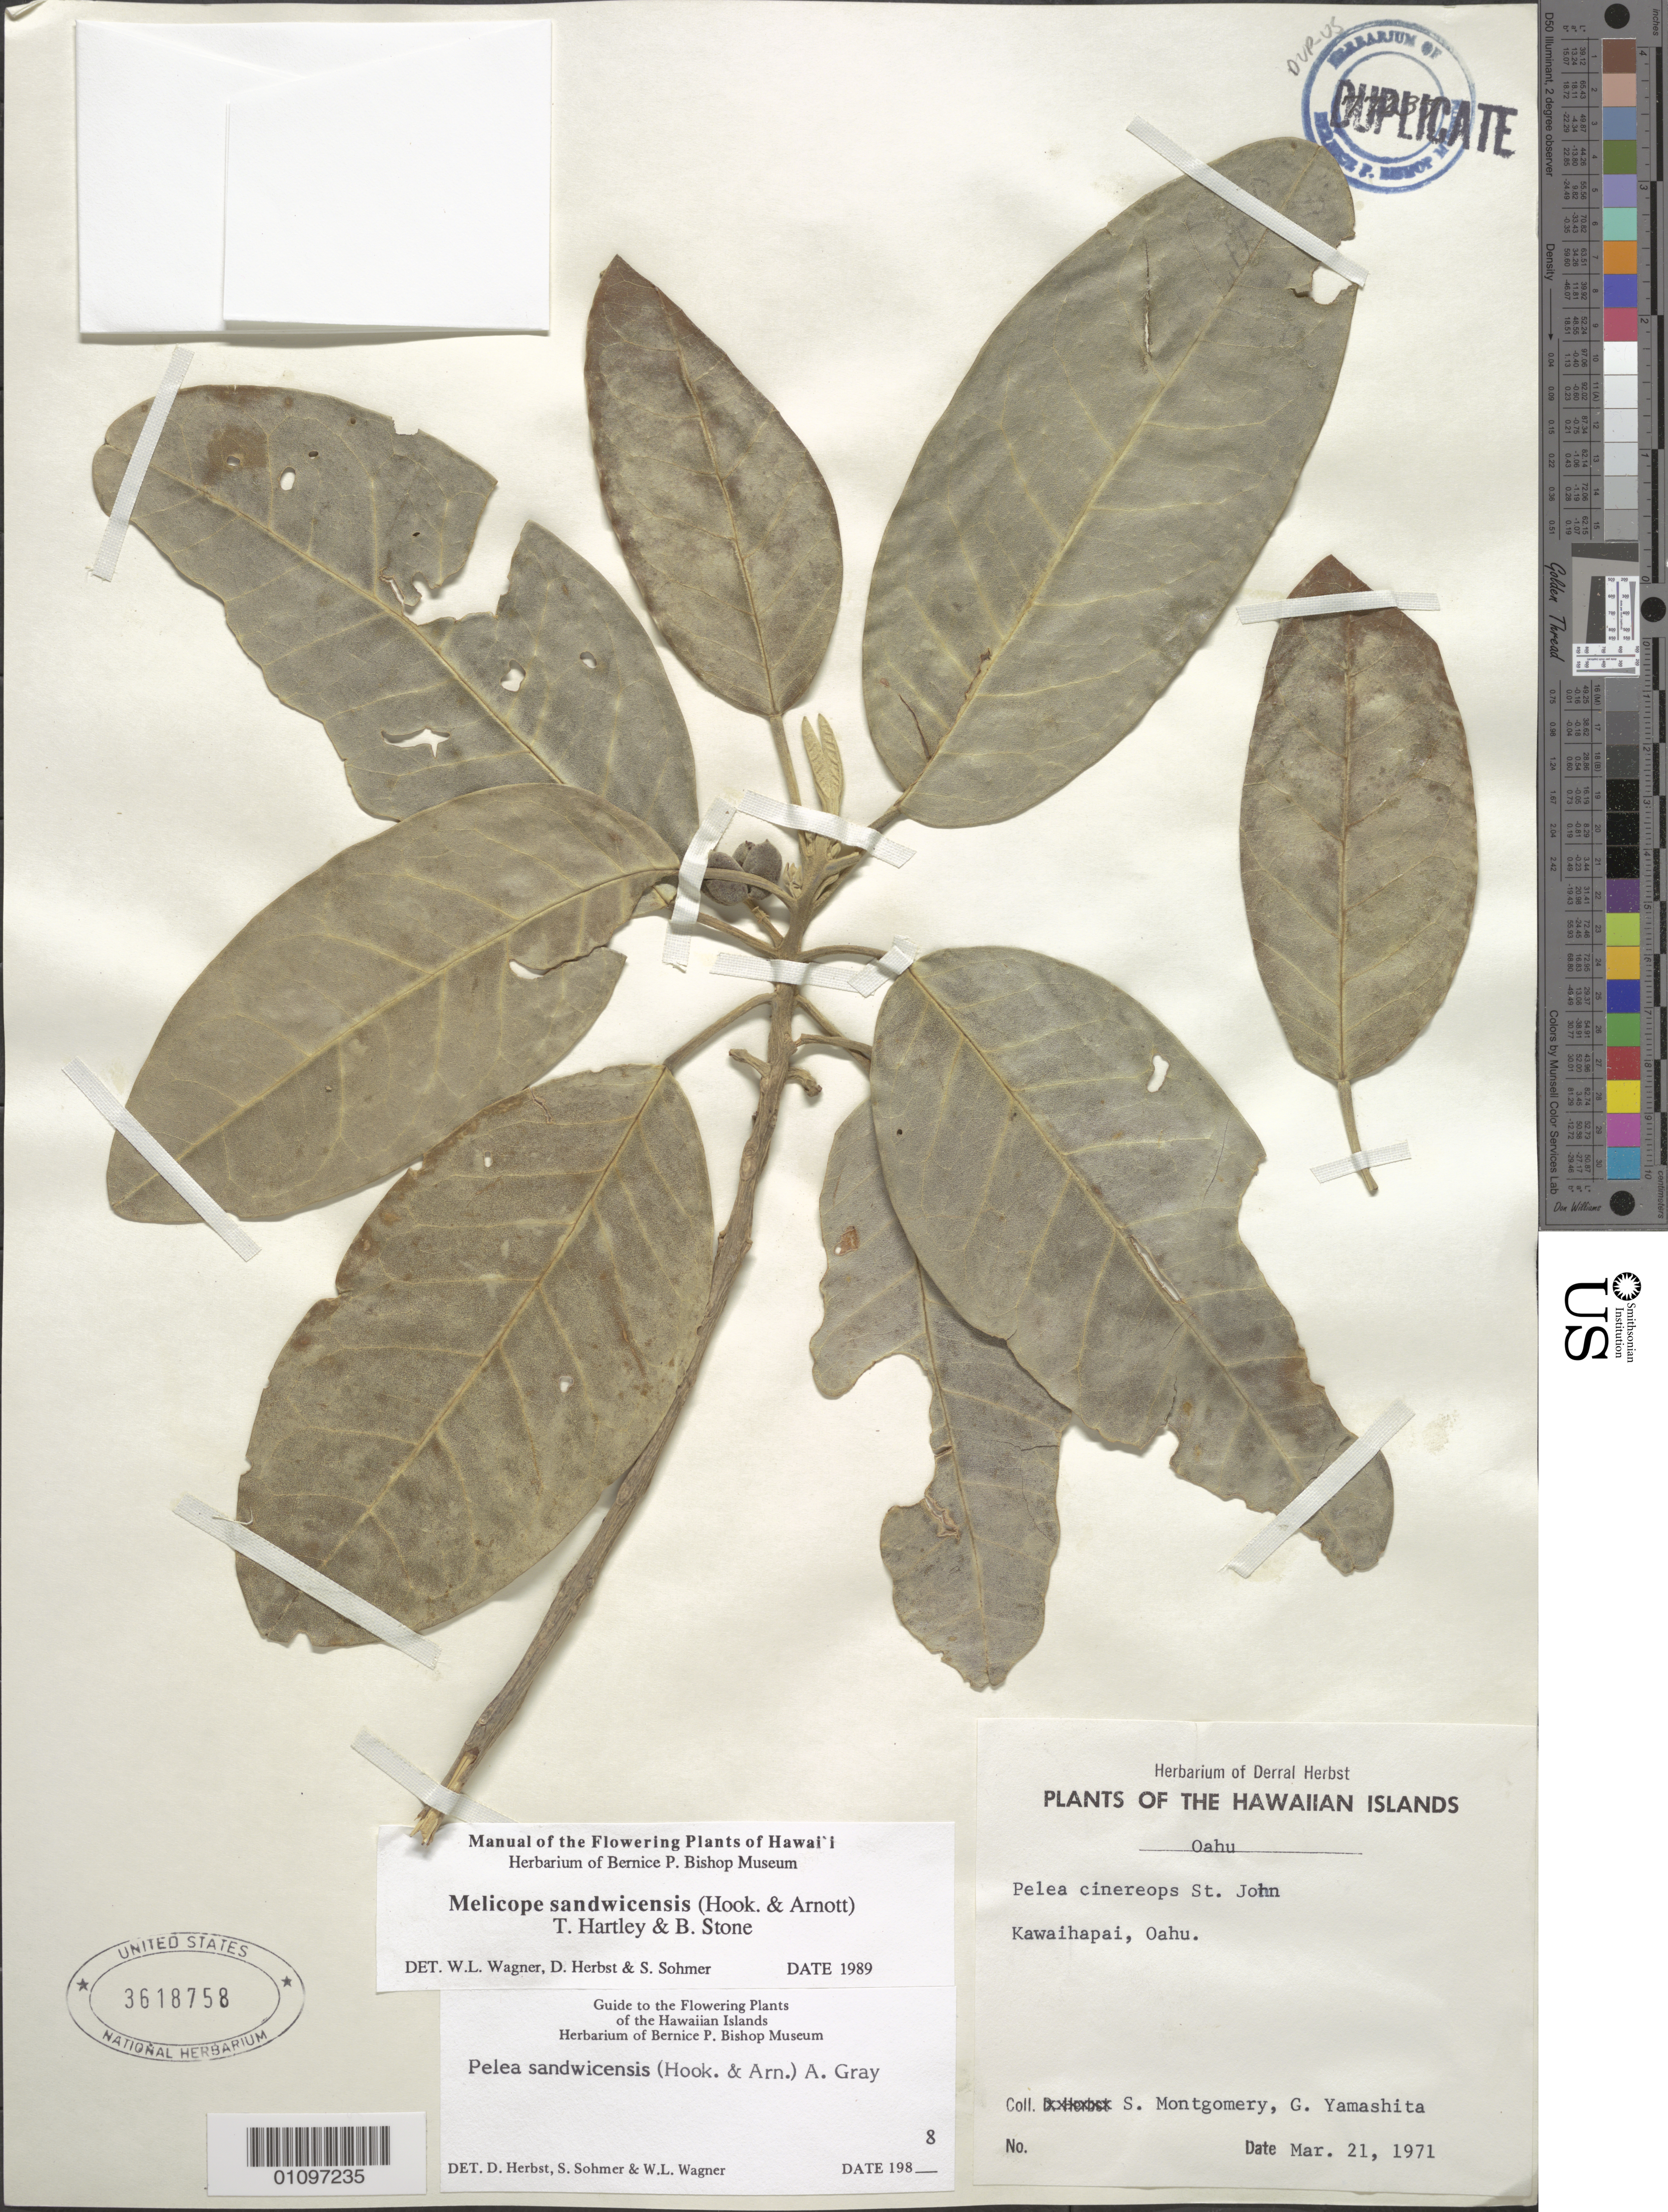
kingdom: Plantae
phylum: Tracheophyta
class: Magnoliopsida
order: Sapindales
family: Rutaceae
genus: Melicope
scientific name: Melicope sandwicensis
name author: (Hook. & Arn.) T.G. Hartley & B.C. Stone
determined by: Wagner, W. L.; Herbst, D. R.; Sohmer, S. H.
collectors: S. Montgomery & G. Yamashita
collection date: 1971-03-21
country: United States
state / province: Hawaii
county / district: Honolulu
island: Oahu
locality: Kawaihapai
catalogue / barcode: US 3618758